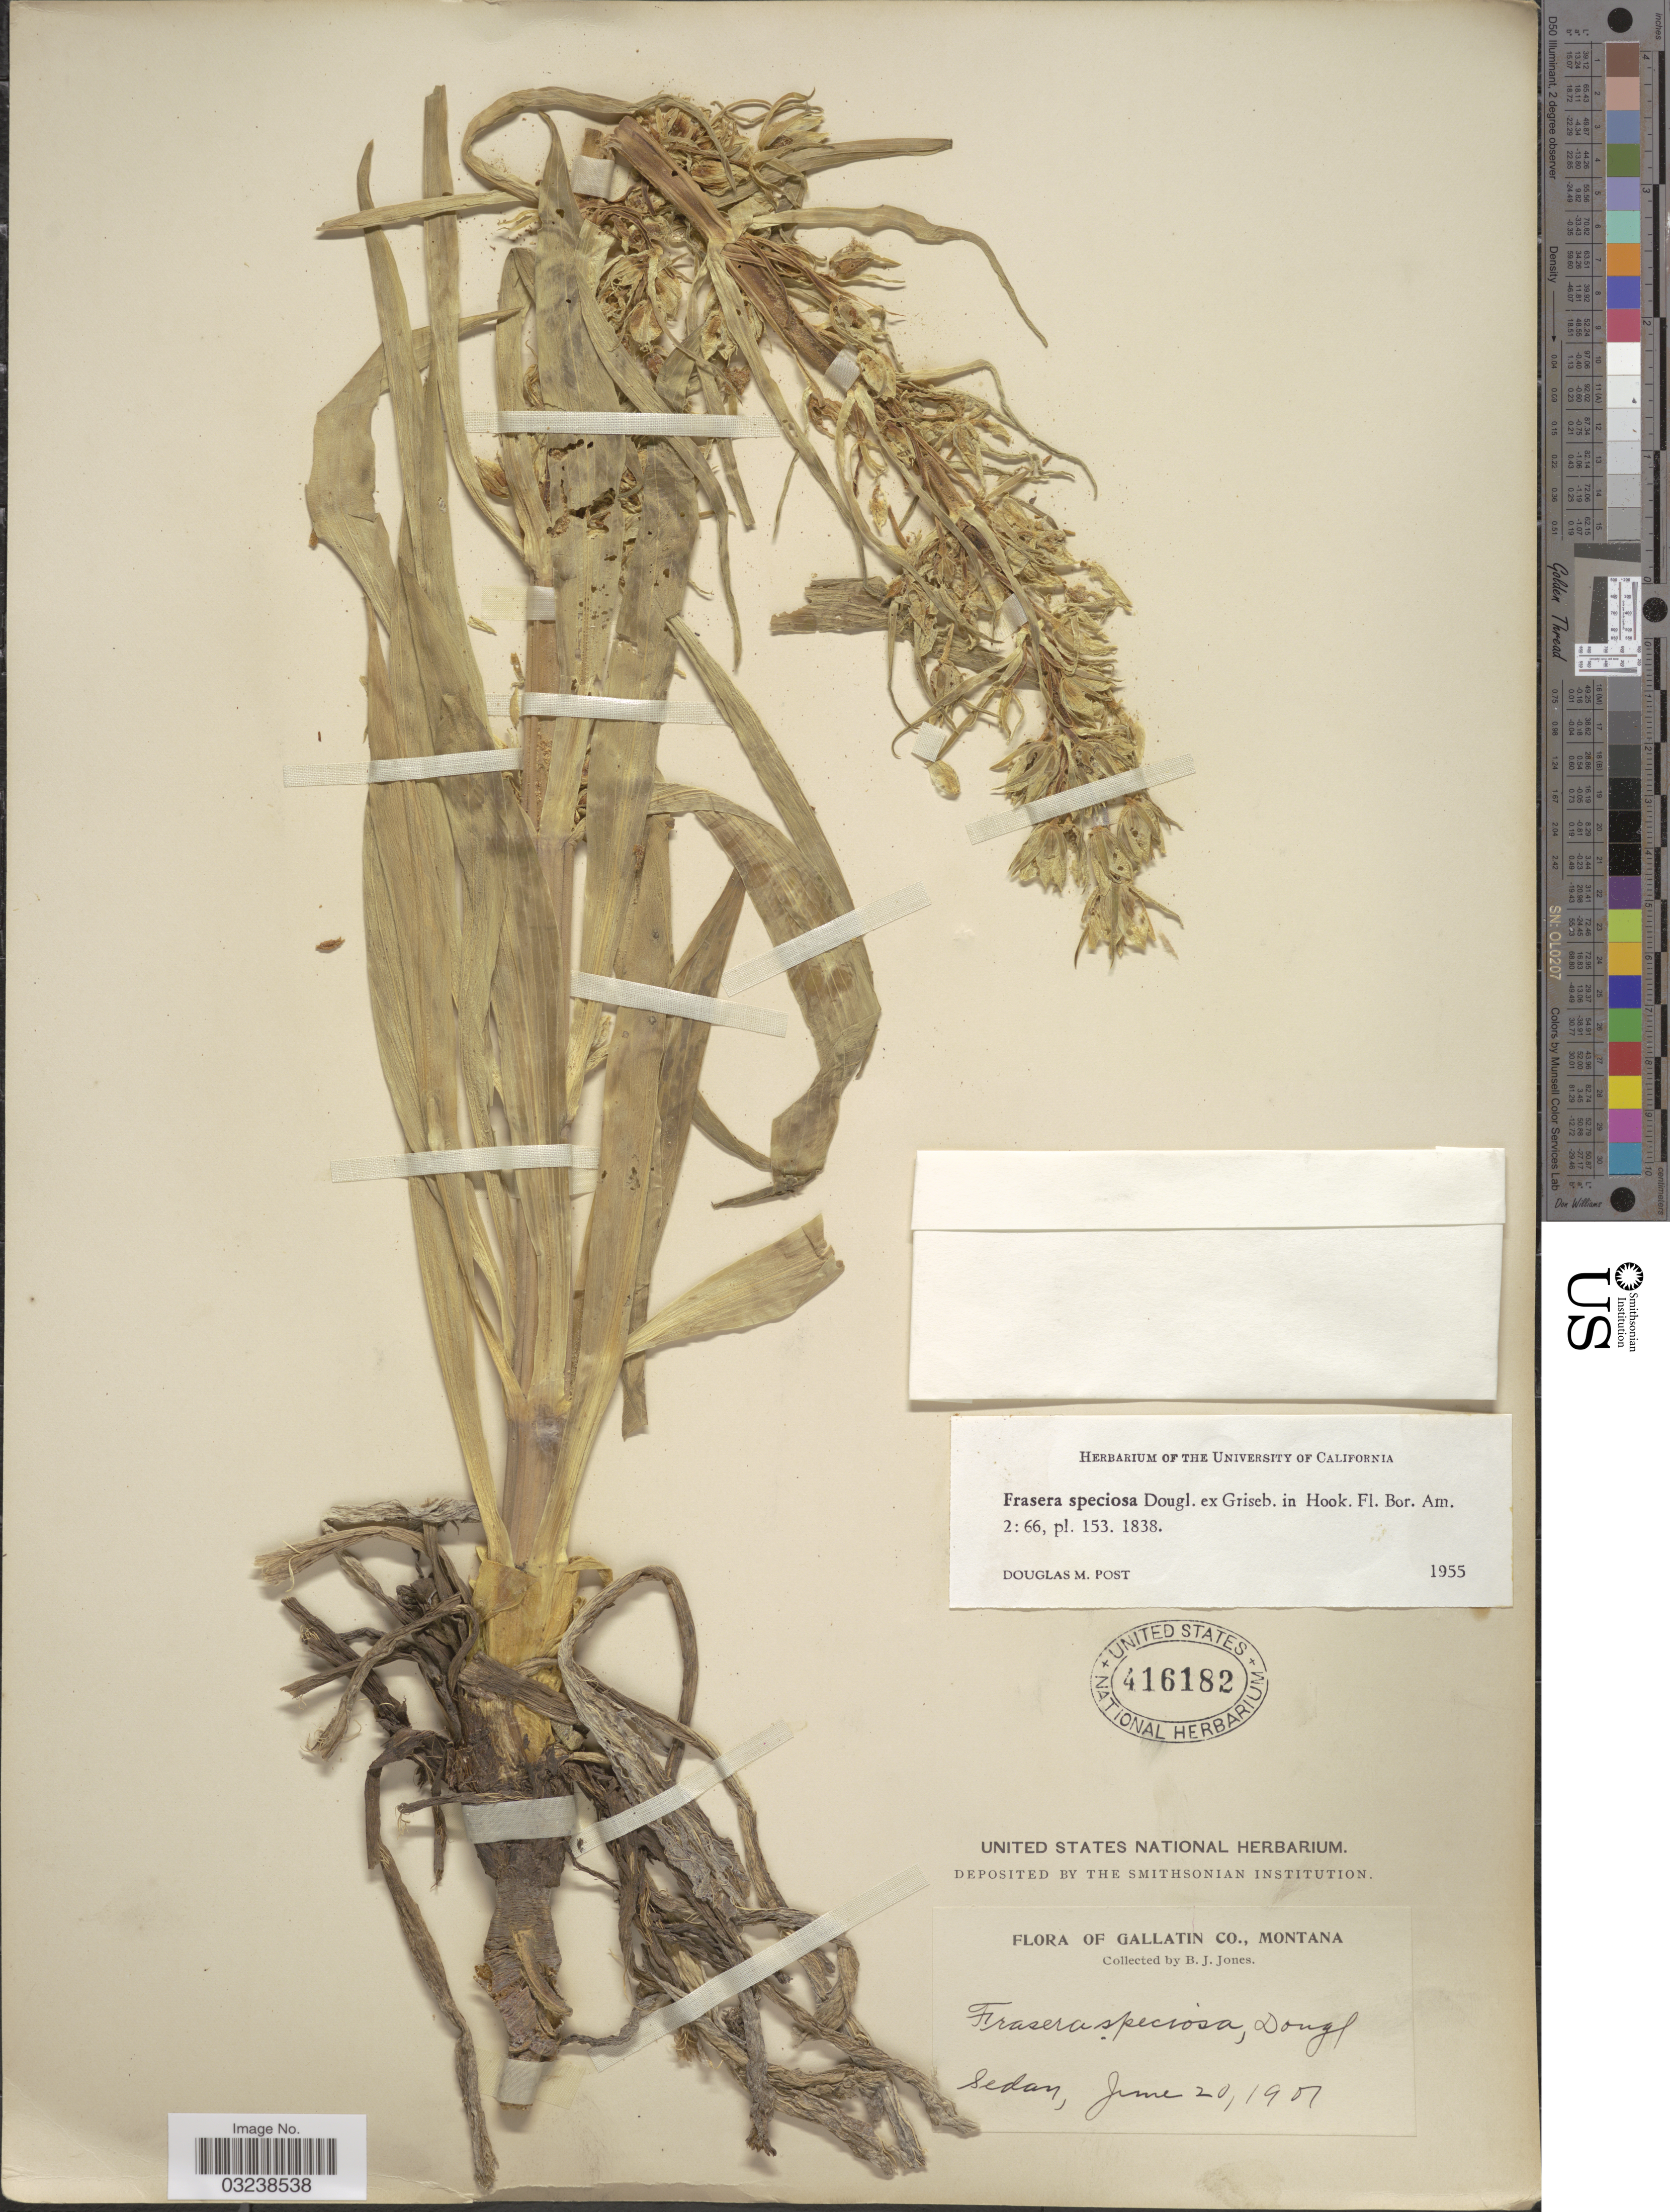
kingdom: Plantae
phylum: Tracheophyta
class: Magnoliopsida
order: Gentianales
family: Gentianaceae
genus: Swertia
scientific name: Swertia radiata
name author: (Kellogg) Kuntze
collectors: B. Jones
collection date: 1907-06-20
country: United States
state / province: Montana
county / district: Gallatin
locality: Sedan.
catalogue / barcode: US 416182